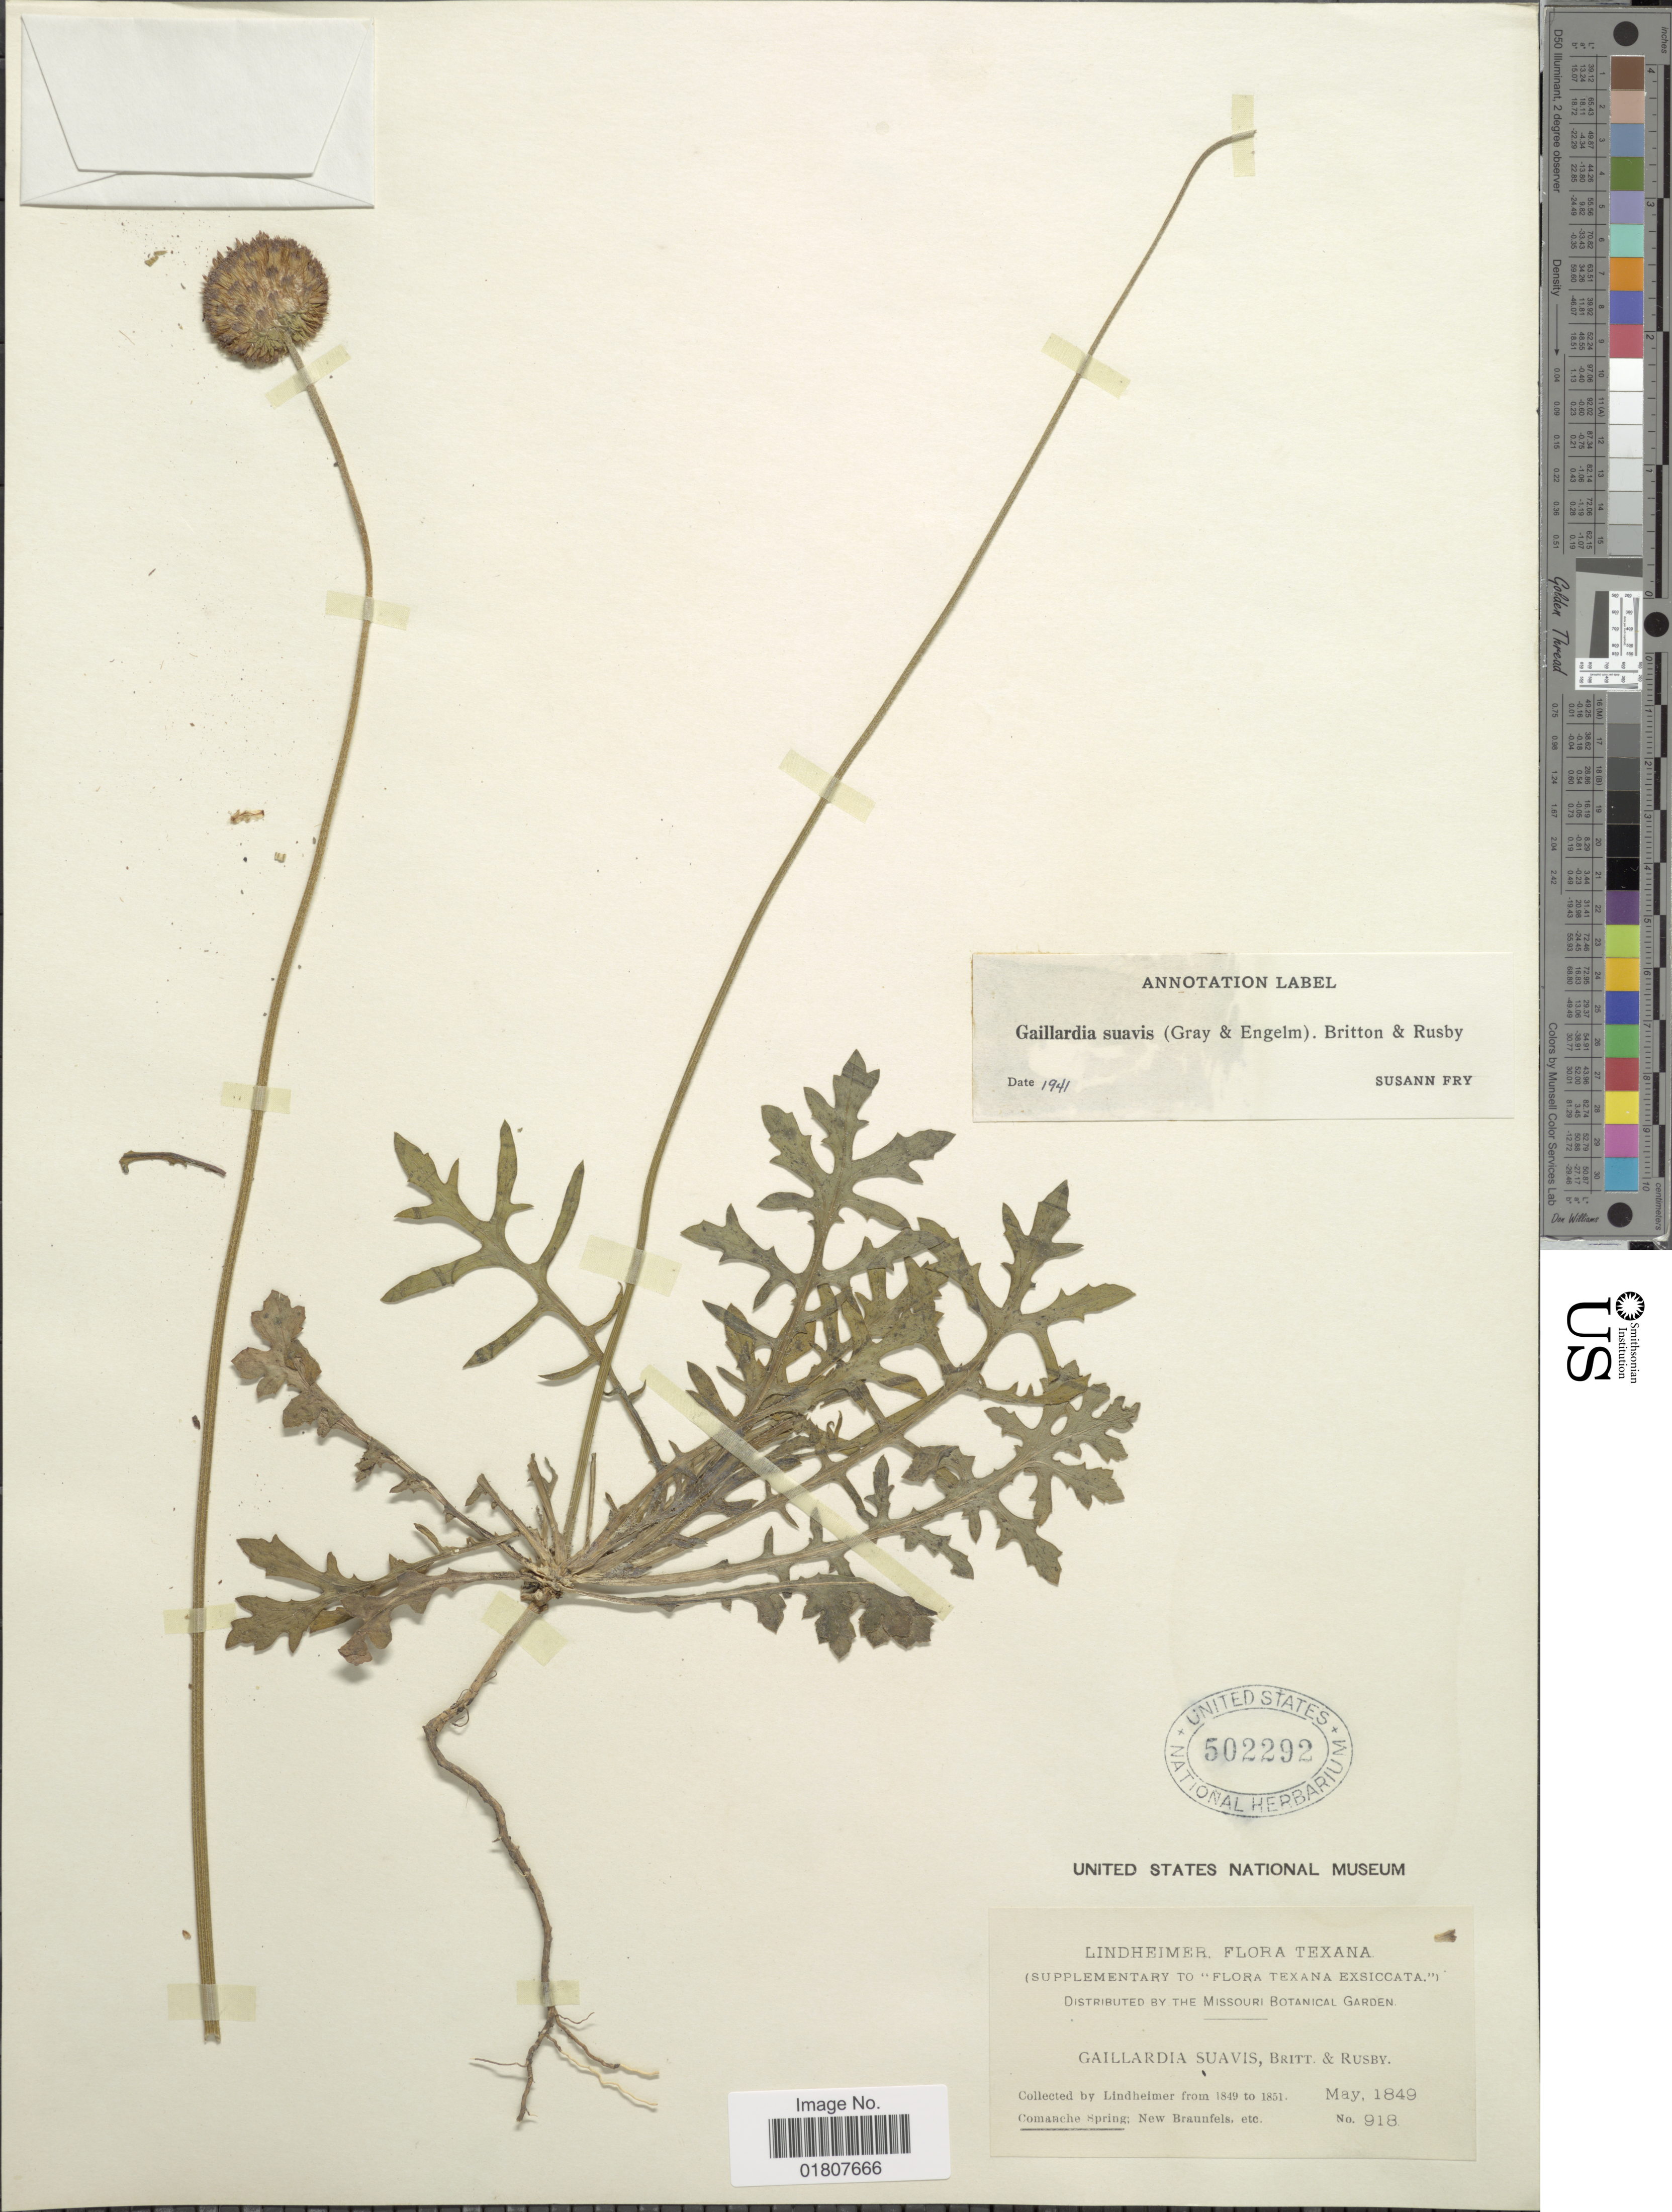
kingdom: Plantae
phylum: Tracheophyta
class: Magnoliopsida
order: Asterales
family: Asteraceae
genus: Gaillardia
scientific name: Gaillardia suavis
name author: (A. Gray & Engelm.) Britton & Rusby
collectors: -. Lindheimer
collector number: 918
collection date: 1849-05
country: United States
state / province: Texas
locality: Comanche Spring: New Braunfels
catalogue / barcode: US 502292